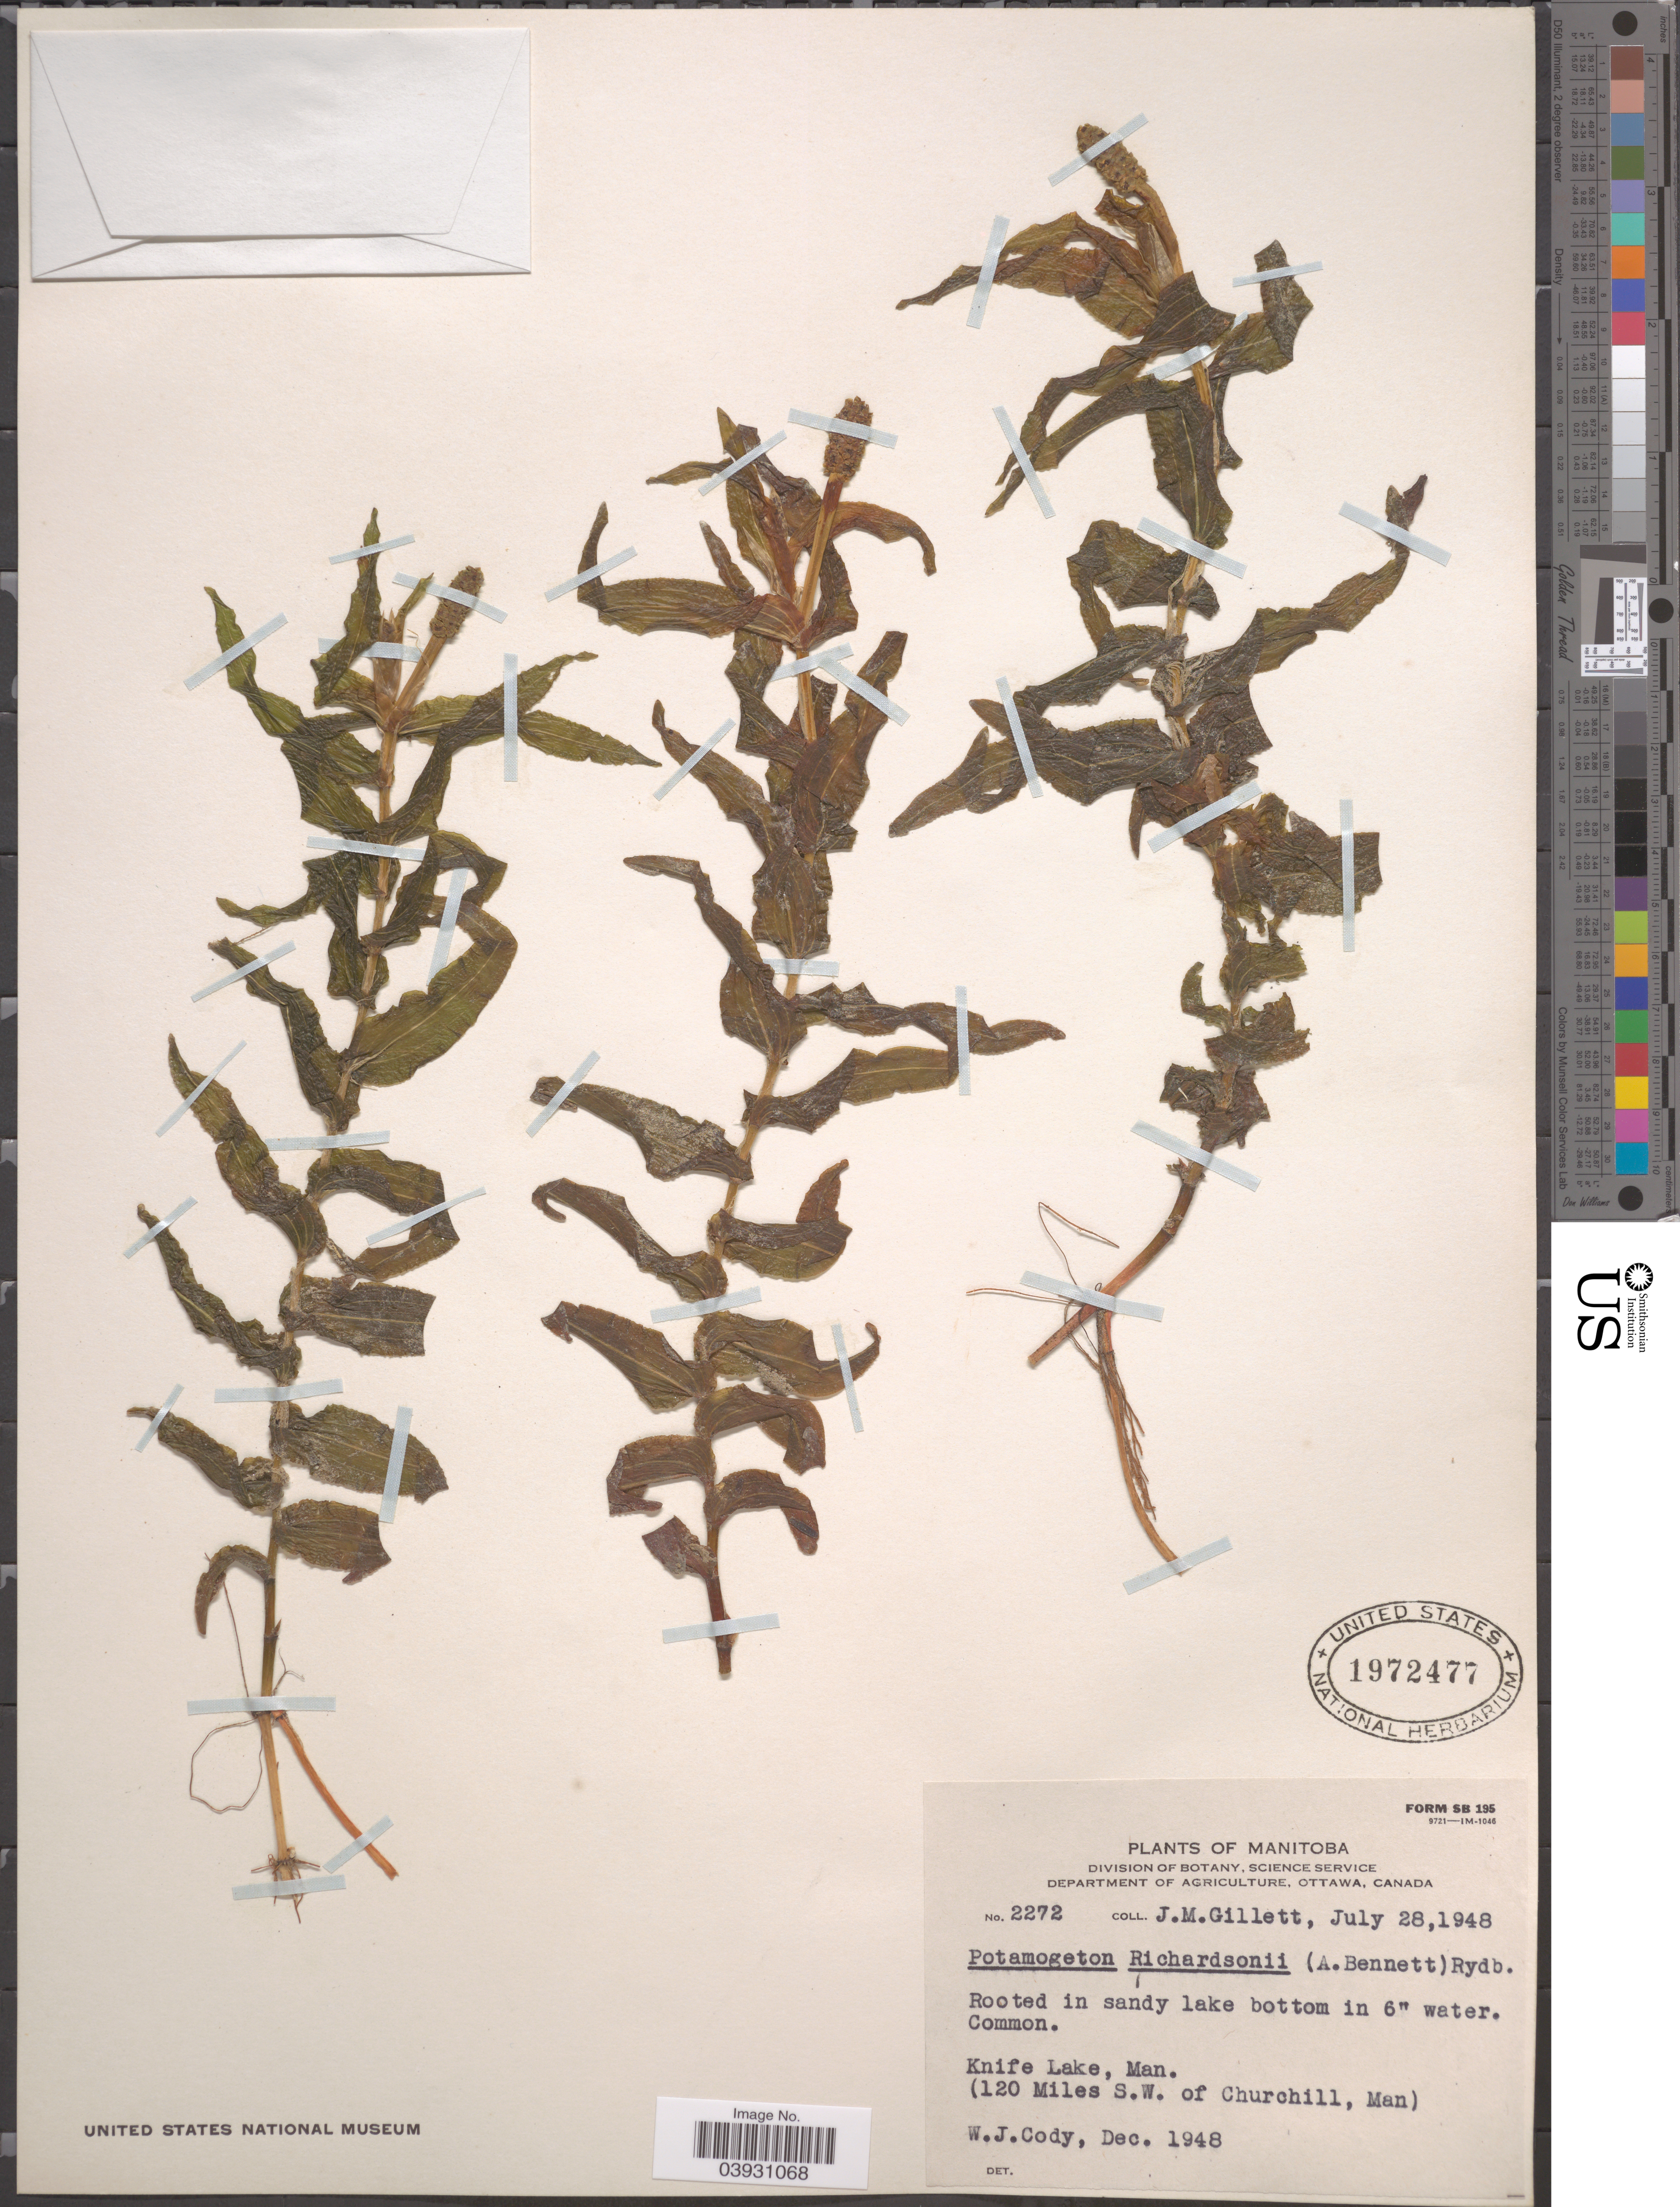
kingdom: Plantae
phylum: Tracheophyta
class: Liliopsida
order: Alismatales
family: Potamogetonaceae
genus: Potamogeton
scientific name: Potamogeton richardsonii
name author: (A.W. Benn.) Rydb.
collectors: J. M. Gillett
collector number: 2272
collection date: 1948-07-28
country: Canada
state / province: Manitoba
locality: Knife Lake, (120 Miles S.W. of Churchill).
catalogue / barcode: US 1972477